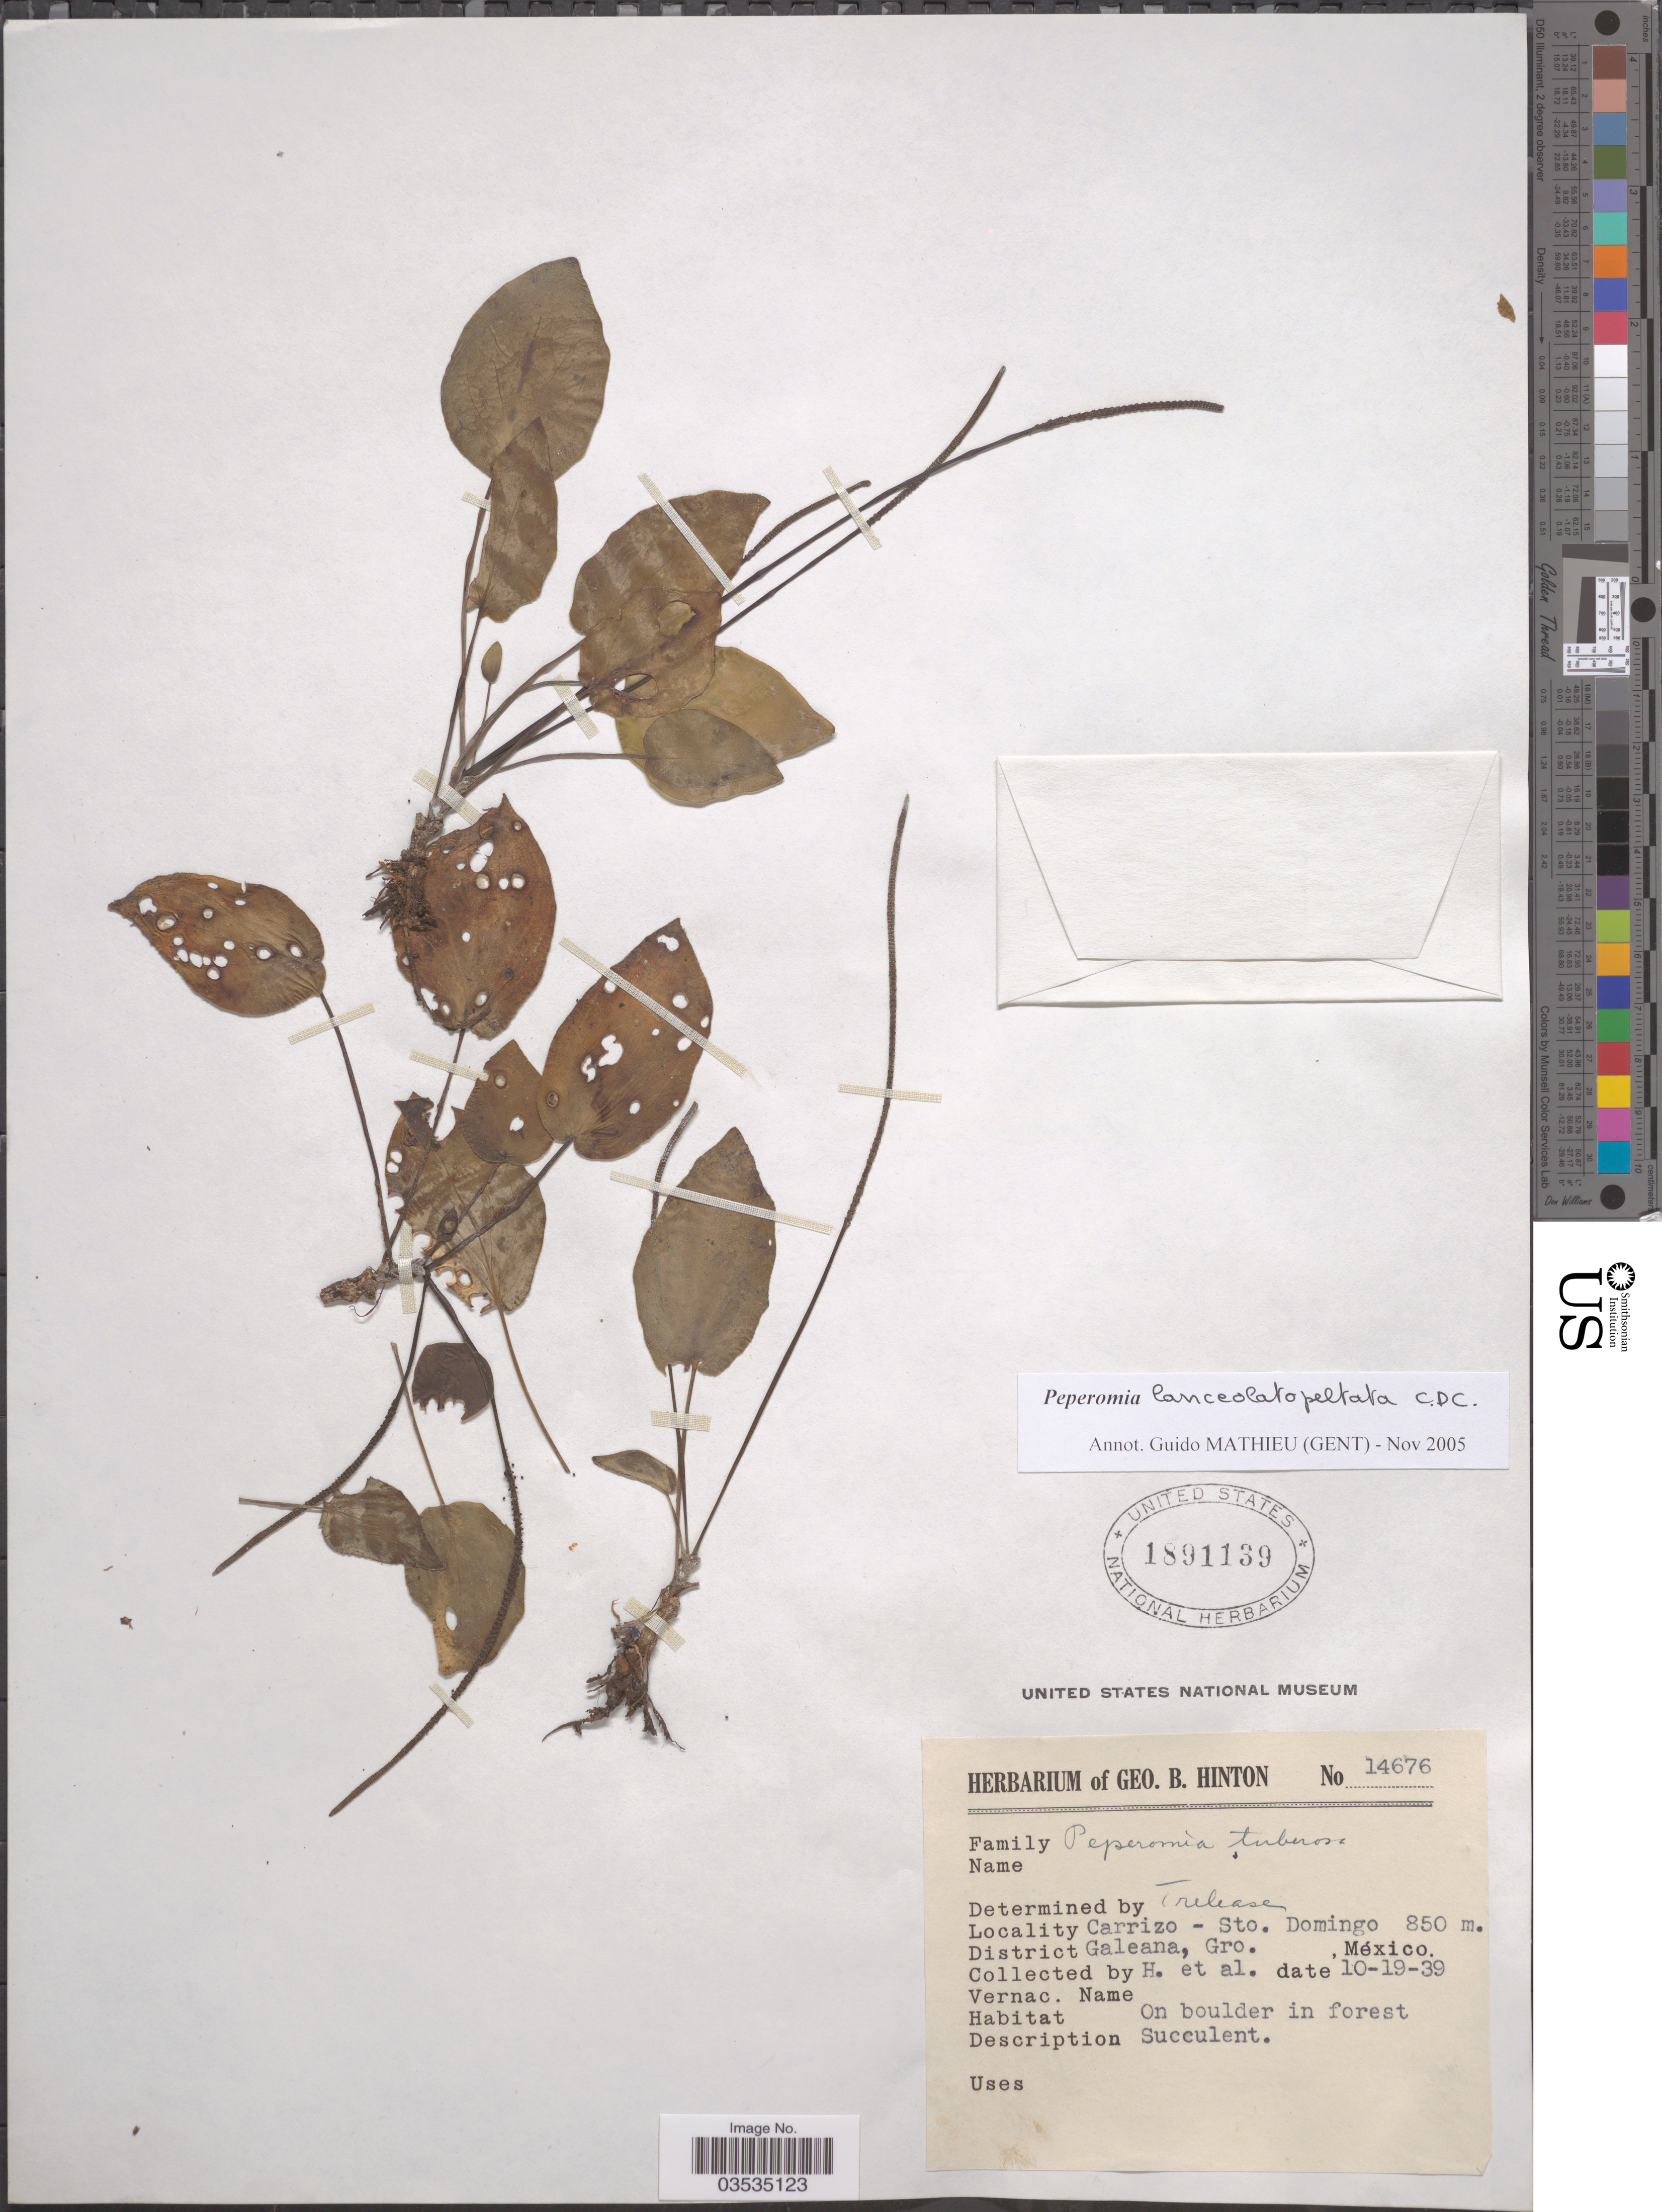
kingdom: Plantae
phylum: Tracheophyta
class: Magnoliopsida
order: Piperales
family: Piperaceae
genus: Peperomia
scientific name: Peperomia lanceolatopeltata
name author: C. DC.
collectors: G. B. Hinton & et al.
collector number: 14676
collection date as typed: Transcribed d/m/y: 19/10/39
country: Mexico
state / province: Guerrero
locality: Carrizo - Sto. Domingo. District Galeana, Gro.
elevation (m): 850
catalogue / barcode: US 1891139